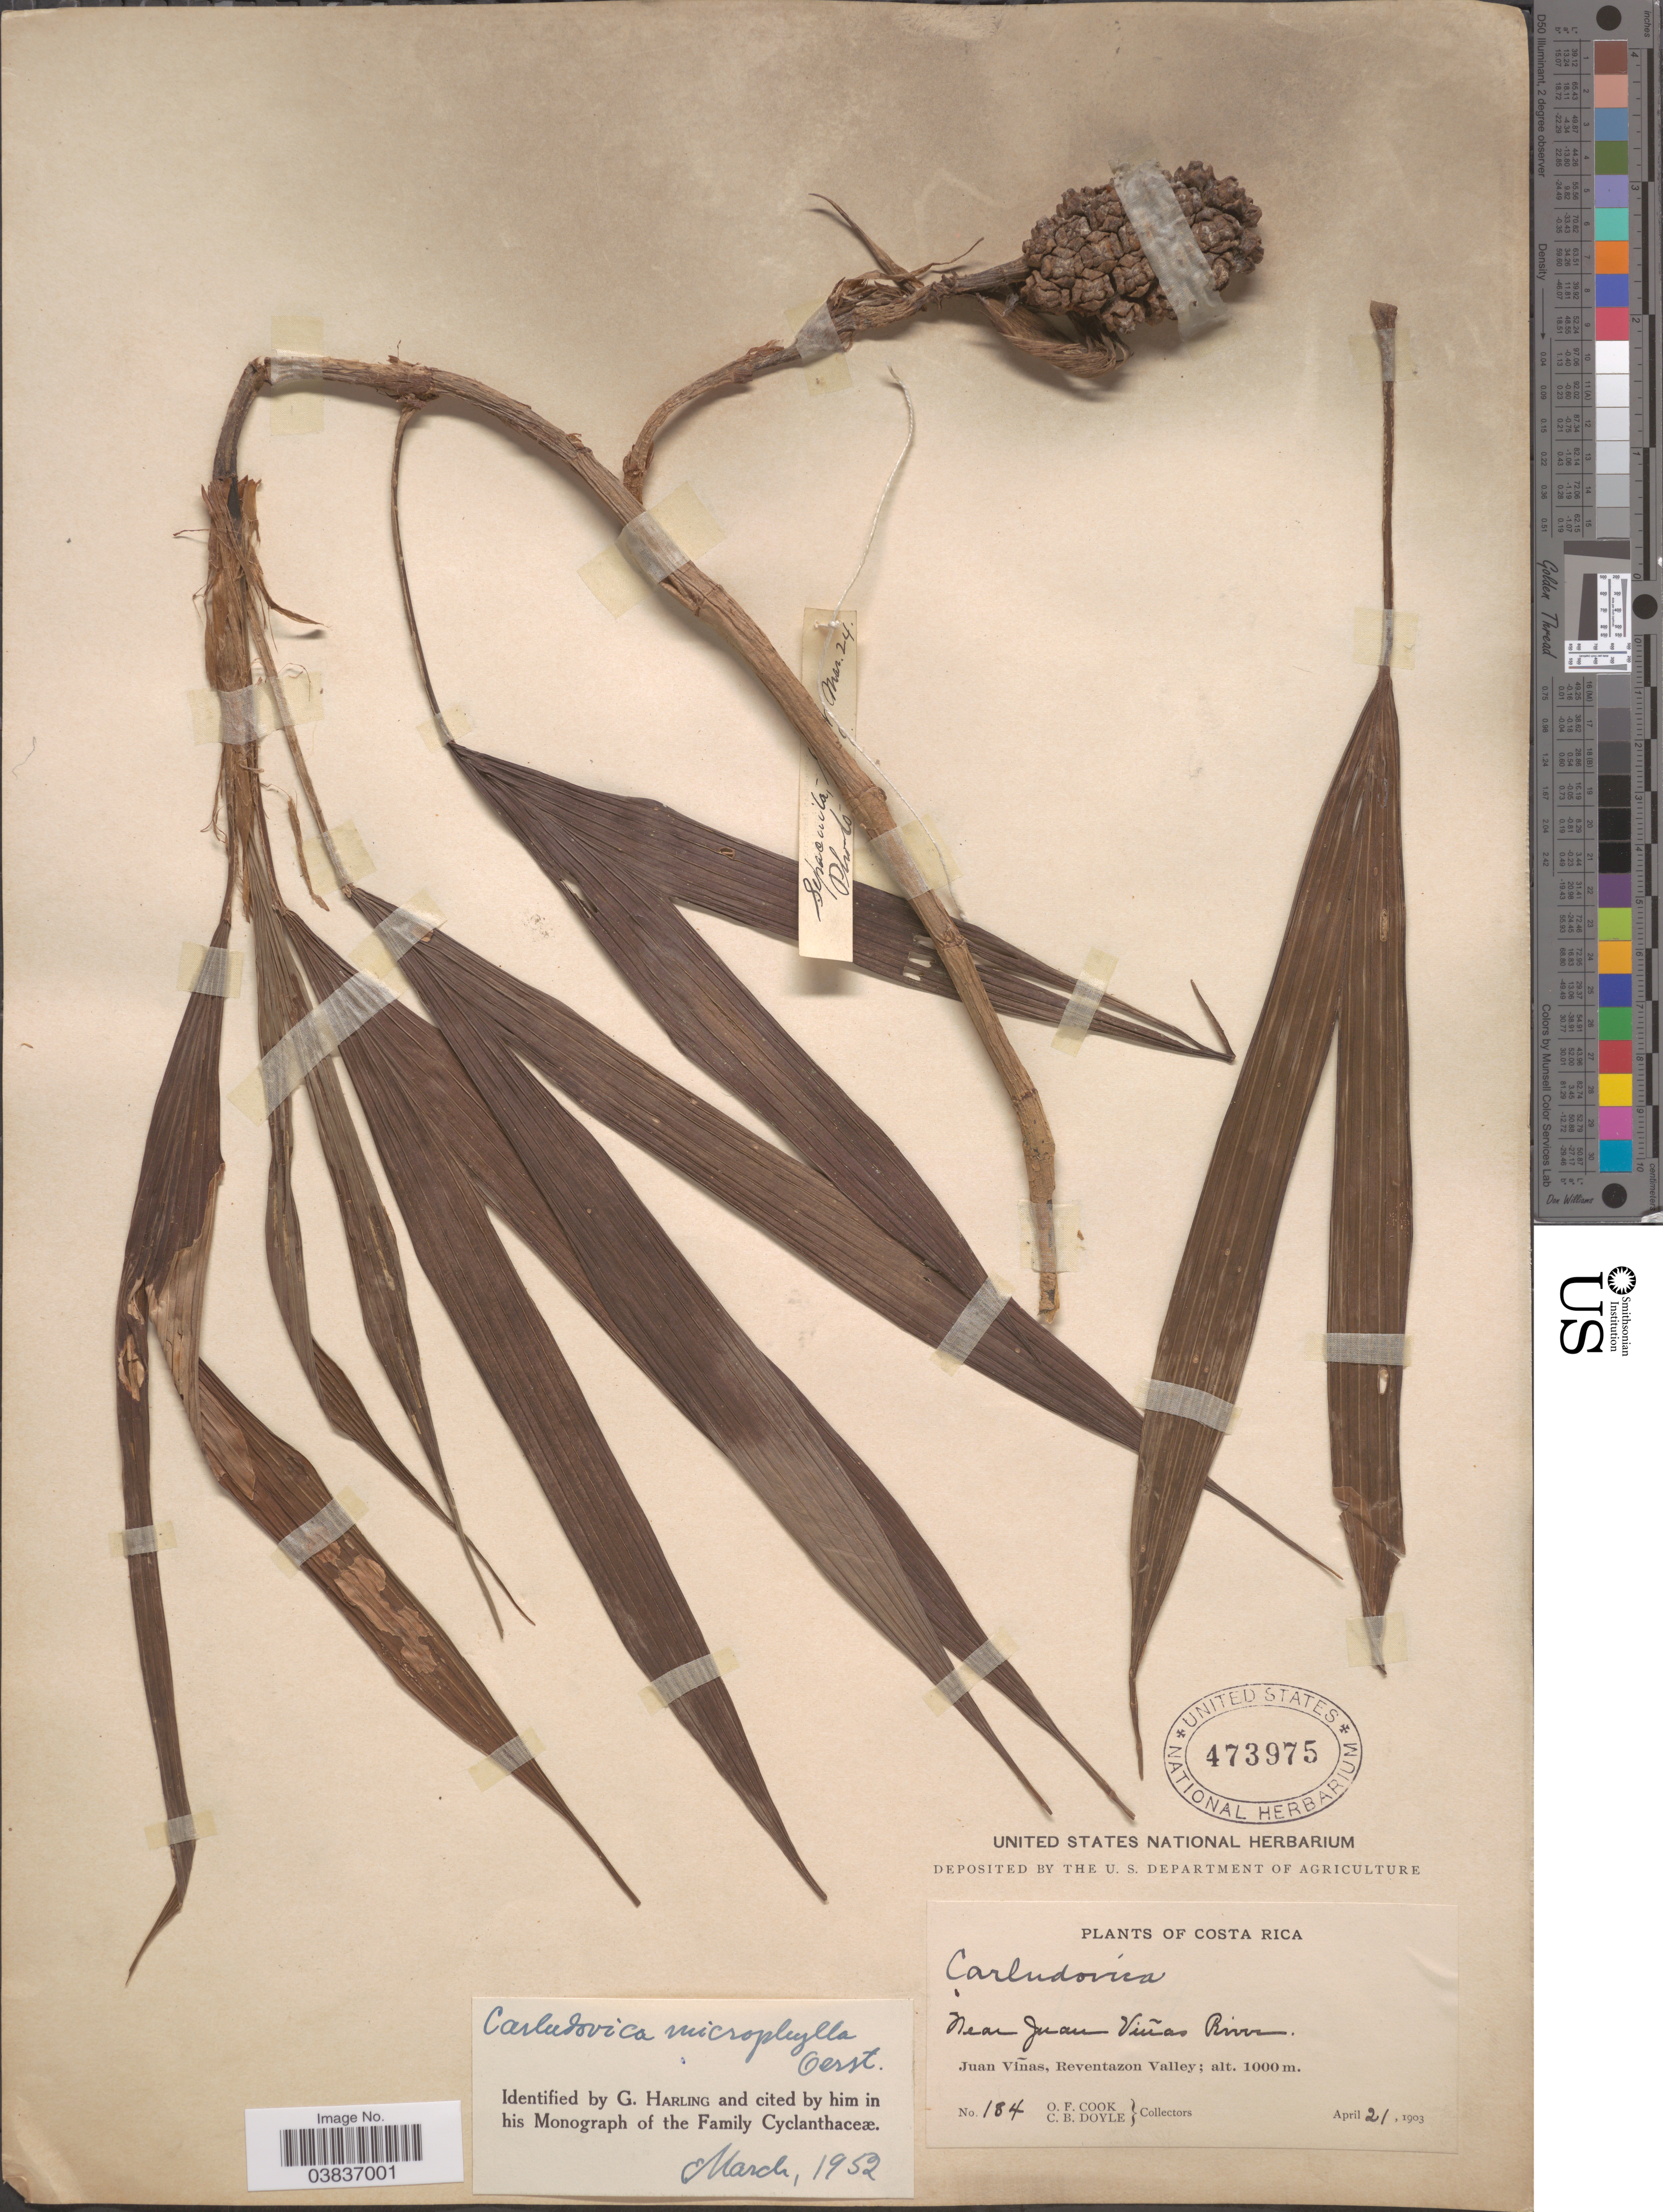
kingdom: Plantae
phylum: Tracheophyta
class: Liliopsida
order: Pandanales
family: Cyclanthaceae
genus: Asplundia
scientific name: Asplundia microphylla subsp. microphylla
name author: Harling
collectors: O. F. Cook & C. Doyle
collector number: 184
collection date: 1903-04-21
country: Costa Rica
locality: Near Juan Viñas River. Juan Viñas, Reventazon Valley.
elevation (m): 1000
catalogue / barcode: US 473975